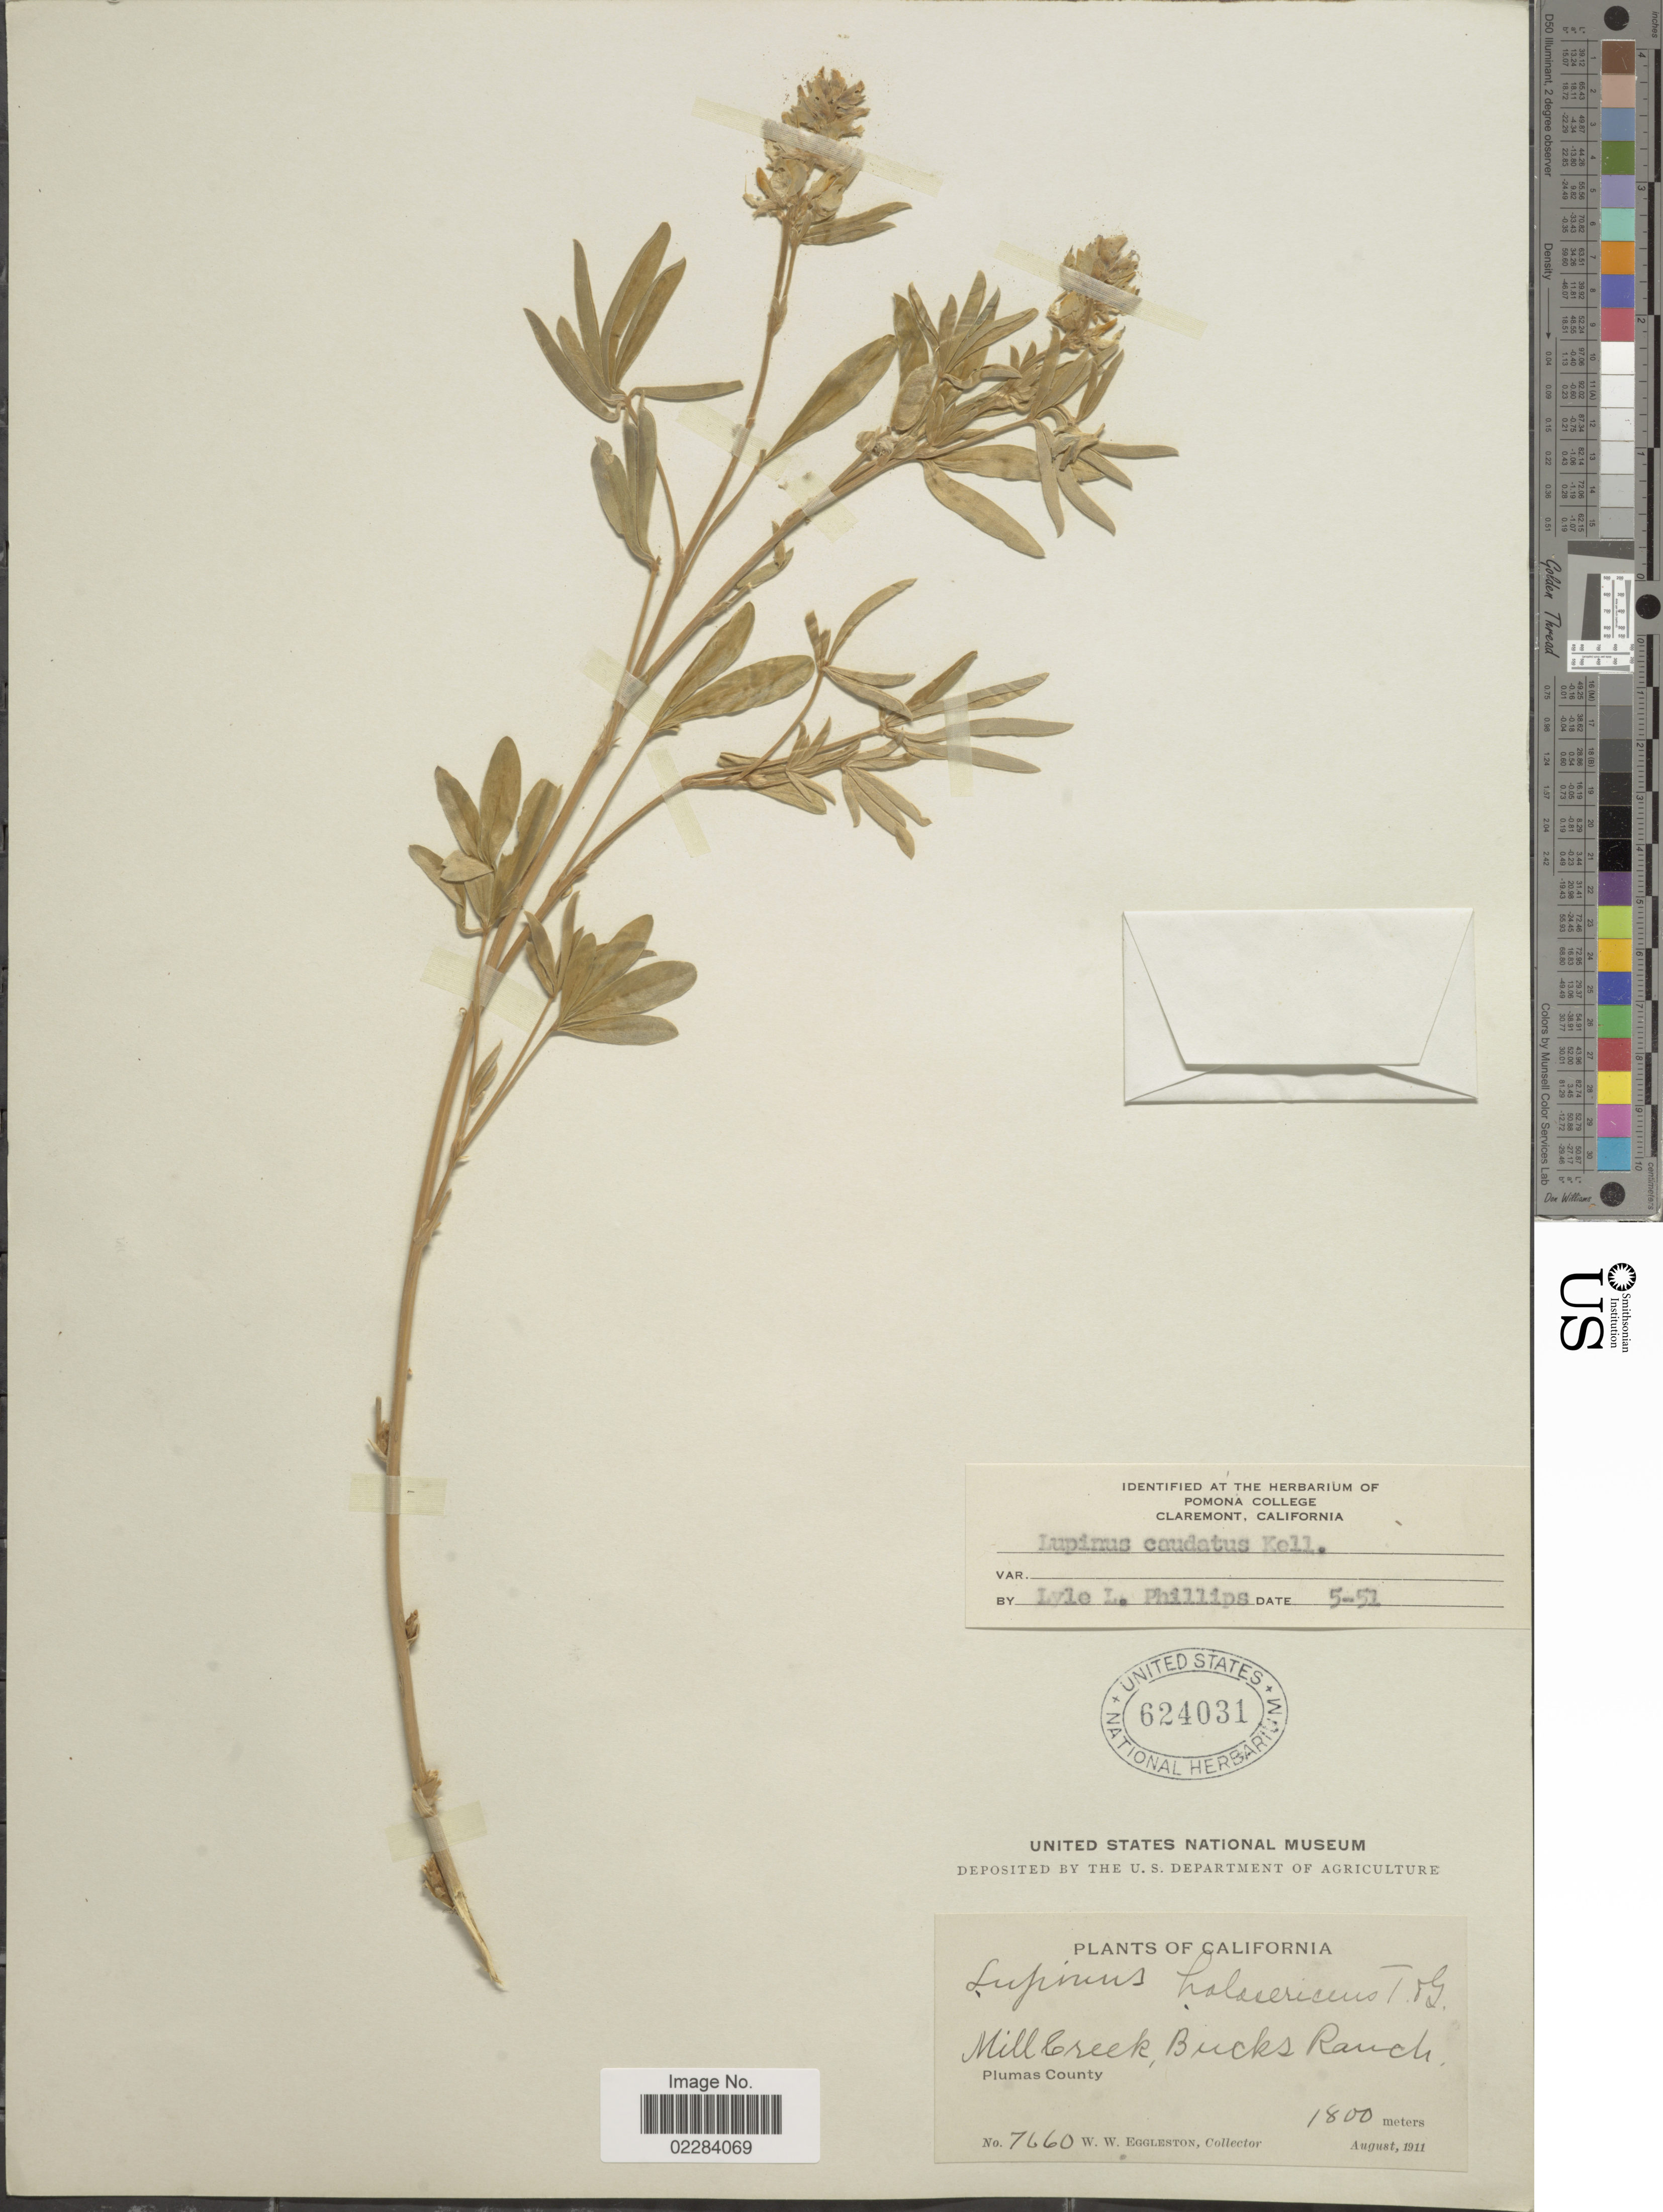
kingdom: Plantae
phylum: Tracheophyta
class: Magnoliopsida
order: Fabales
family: Fabaceae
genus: Lupinus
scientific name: Lupinus argenteus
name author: Pursh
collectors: W. W. Eggleston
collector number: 7660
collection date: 1911-08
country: United States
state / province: California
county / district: Plumas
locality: Mill Creek, Bucks Ranch. Plumas County.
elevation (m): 1800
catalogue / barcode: US 624031